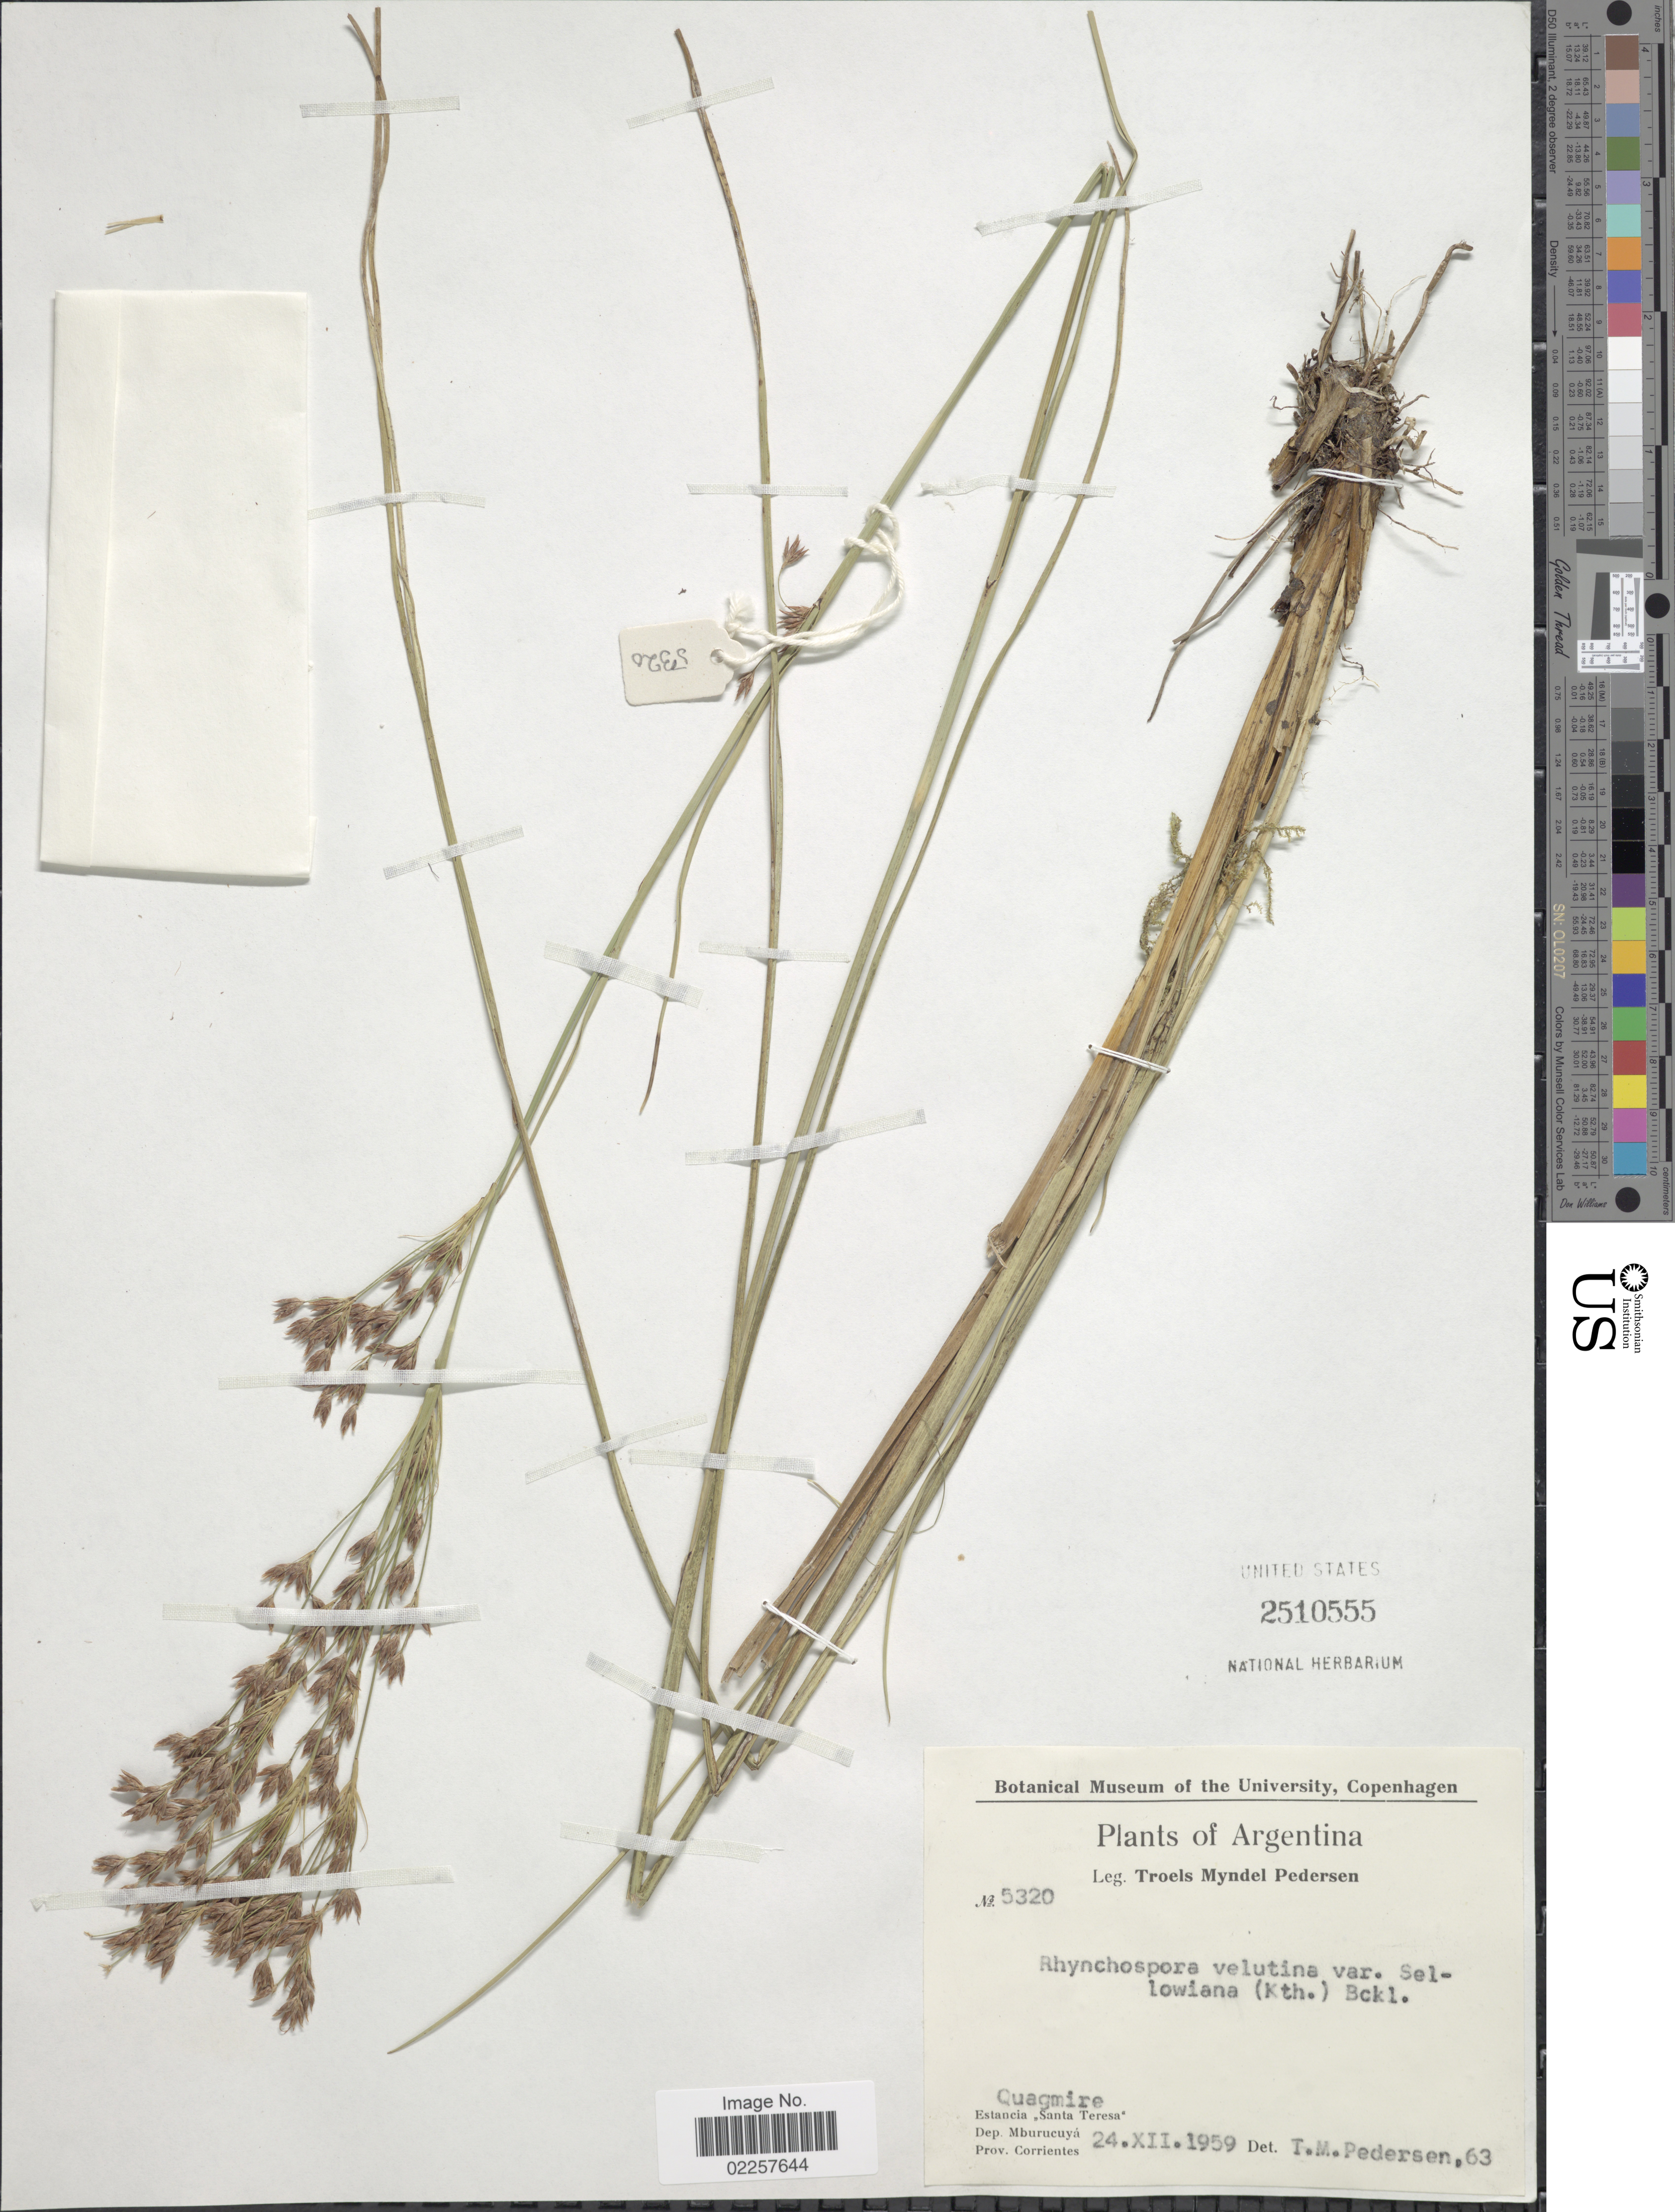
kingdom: Plantae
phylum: Tracheophyta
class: Liliopsida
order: Poales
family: Cyperaceae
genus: Rhynchospora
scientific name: Rhynchospora velutina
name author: (Kunth) Boeckeler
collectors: T. Pederson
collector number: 5320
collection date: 1959-12-24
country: Argentina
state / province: Corrientes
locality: Quagmire. Estancia "Santa Teresa" , Dep. Mburucuya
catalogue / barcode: US 2510555